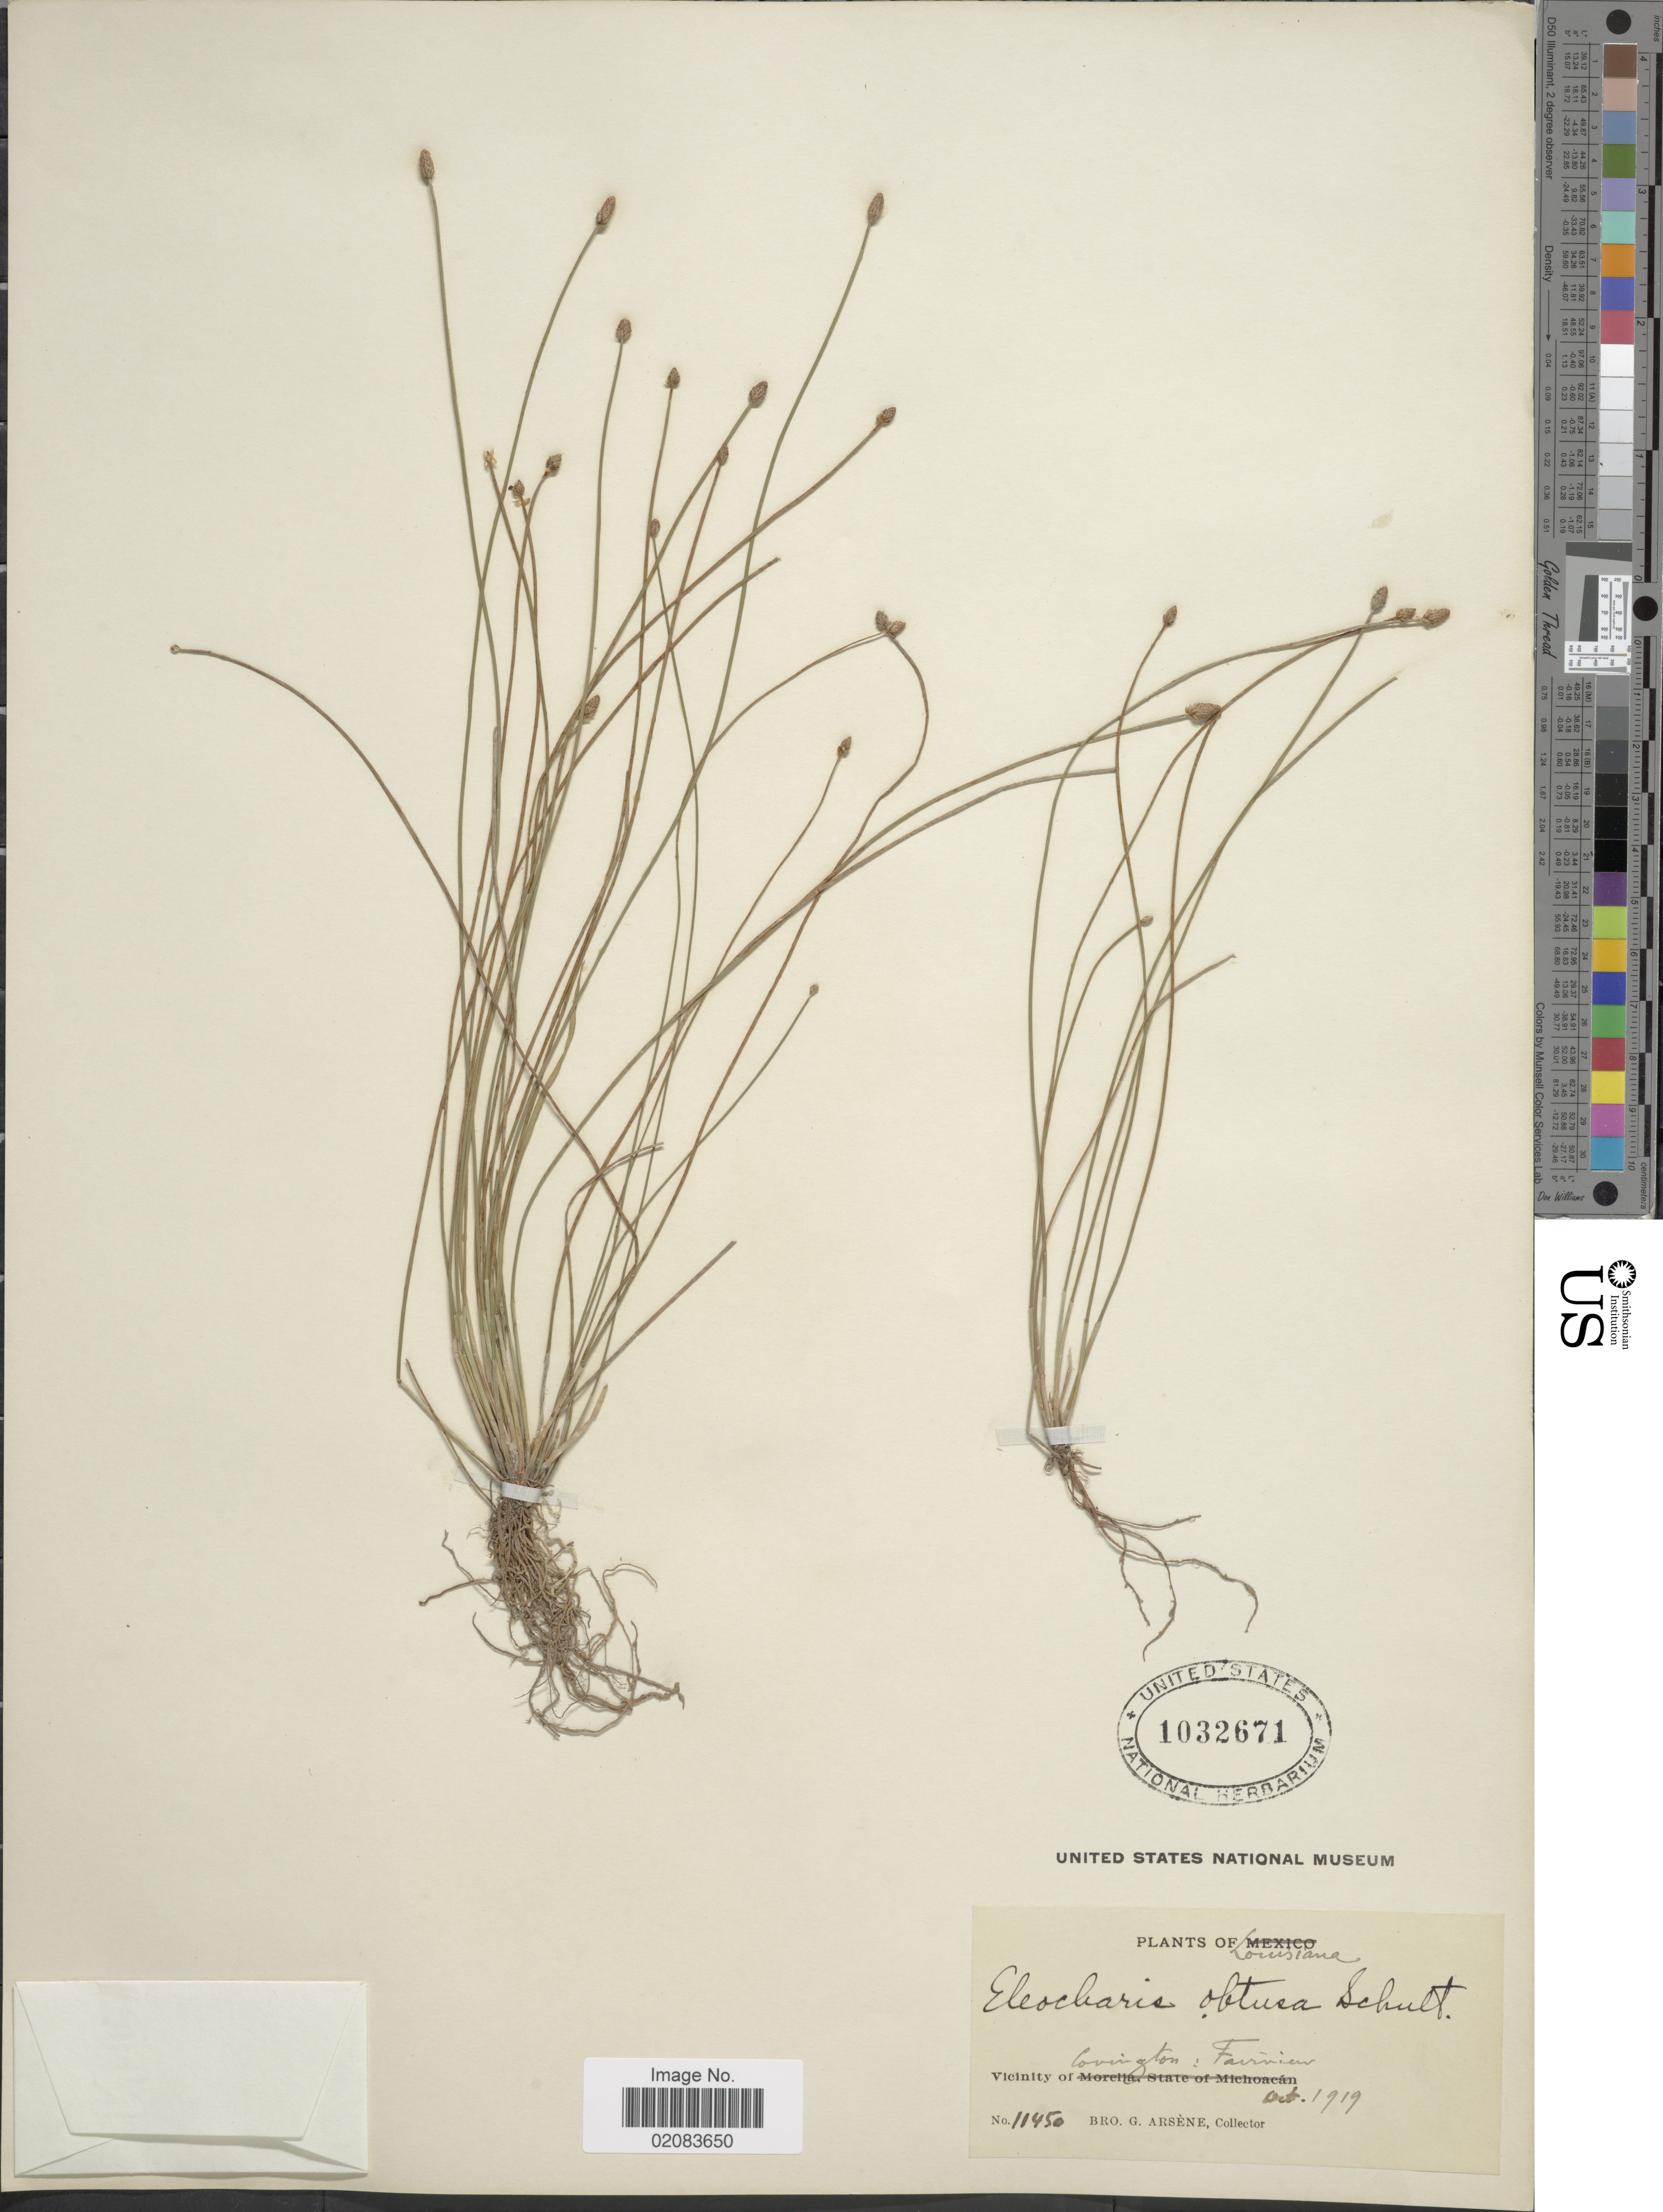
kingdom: Plantae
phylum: Tracheophyta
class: Liliopsida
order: Poales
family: Cyperaceae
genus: Eleocharis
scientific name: Eleocharis obtusa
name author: (Willd.) Schult.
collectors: Bro. G. Arsène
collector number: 11450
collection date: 1919-10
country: United States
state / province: Louisiana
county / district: St. Tammany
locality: Fairview, Vicinity of Covington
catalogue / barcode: US 1032671